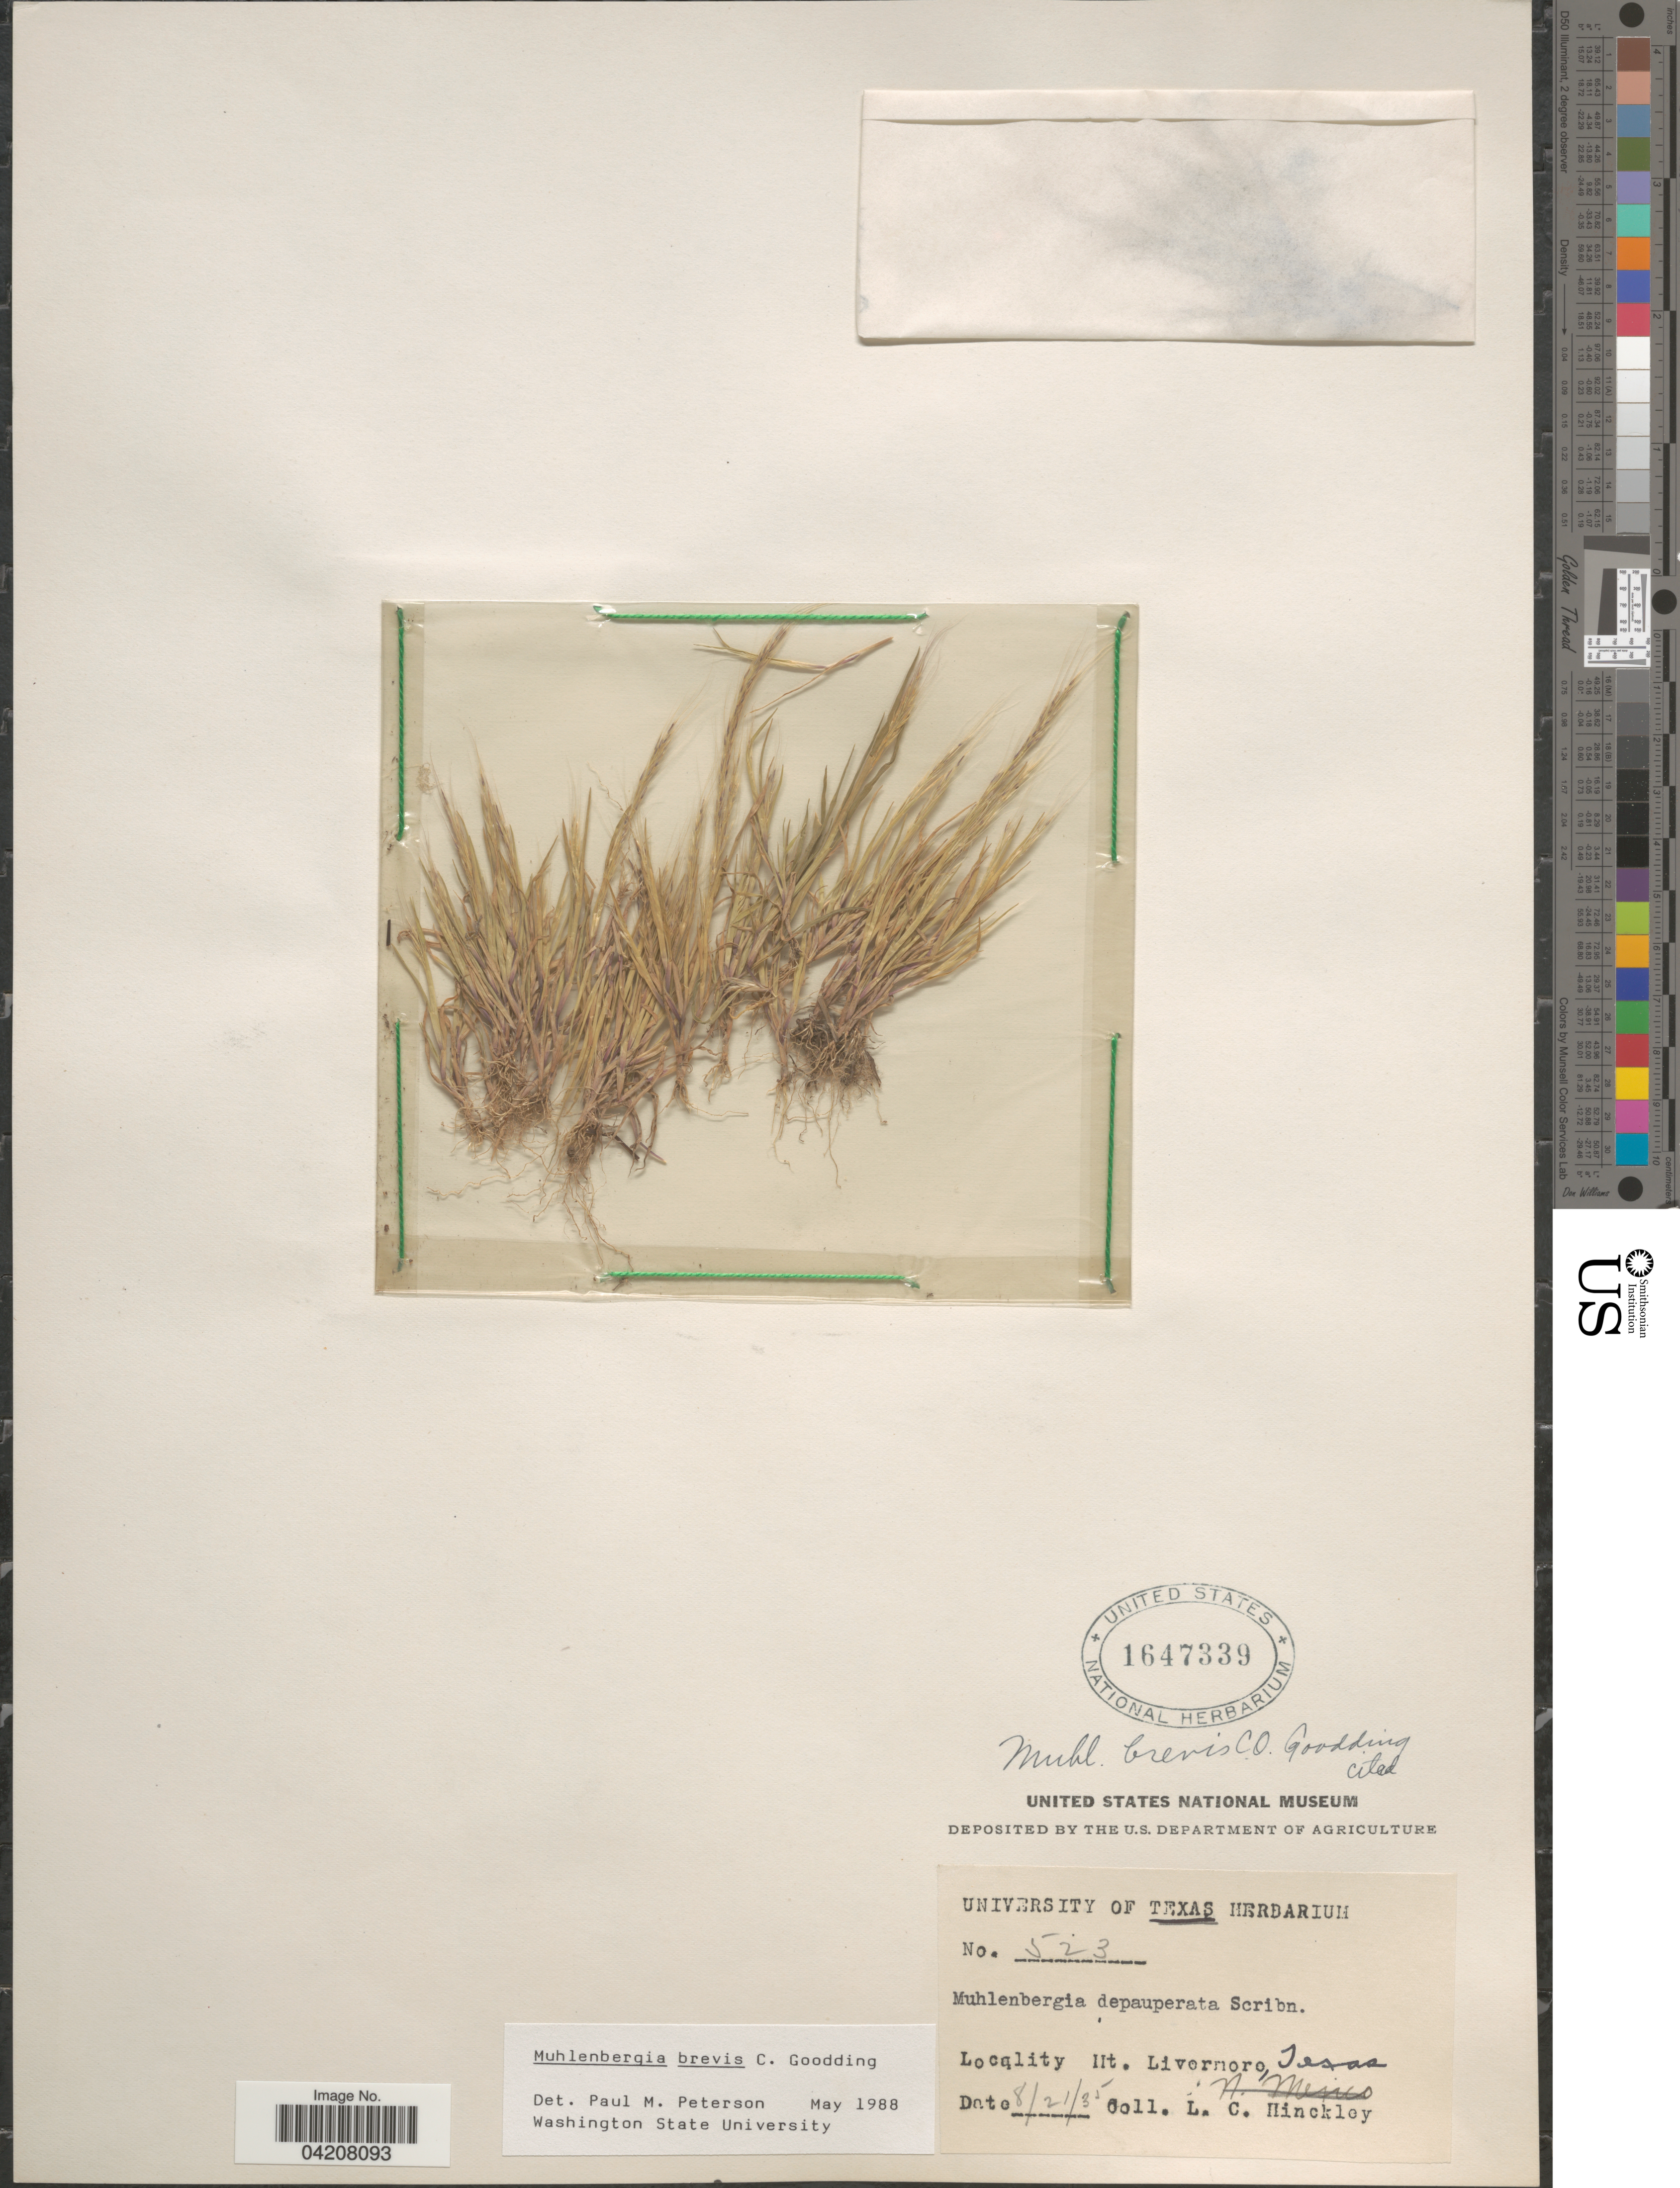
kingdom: Plantae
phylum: Tracheophyta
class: Liliopsida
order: Poales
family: Poaceae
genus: Muhlenbergia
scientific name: Muhlenbergia brevis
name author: C.O. Goodd.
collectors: L. Hinckley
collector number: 523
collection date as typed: Transcribed d/m/y: 21/8/35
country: United States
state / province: Texas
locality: Mt. Livermore.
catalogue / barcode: US 1647339